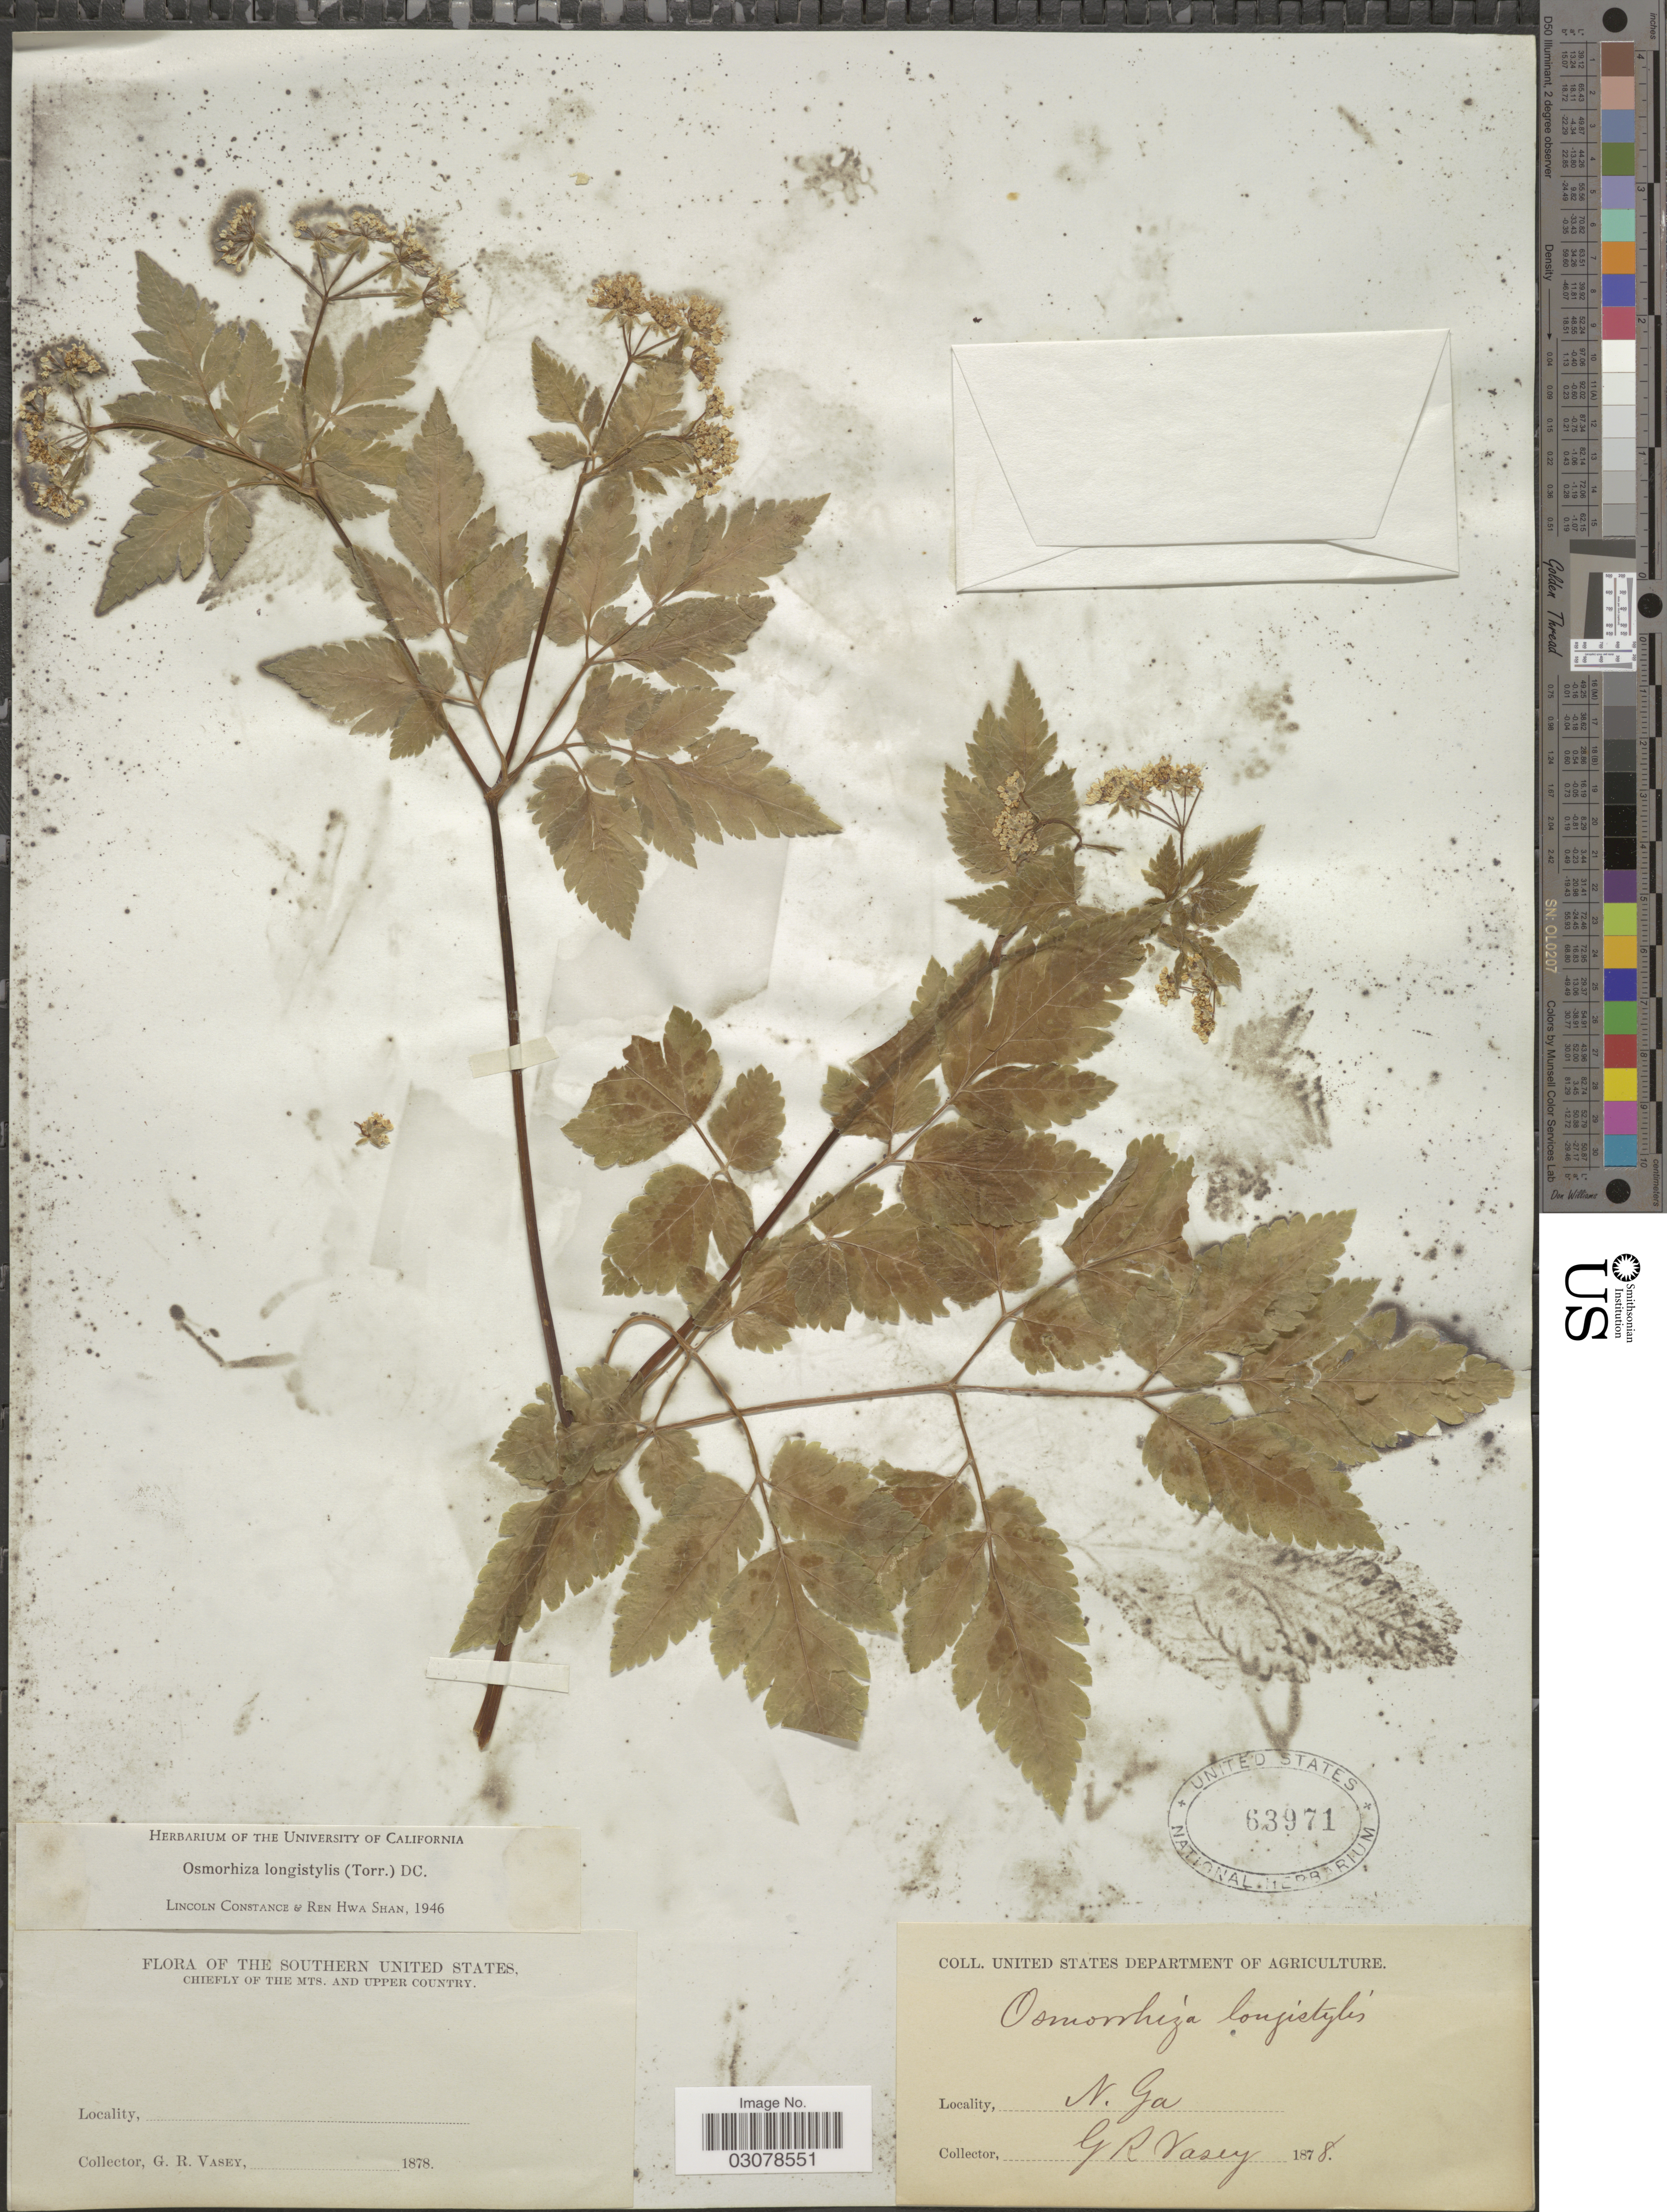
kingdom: Plantae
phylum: Tracheophyta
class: Magnoliopsida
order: Apiales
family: Apiaceae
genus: Osmorhiza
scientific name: Osmorhiza longistylis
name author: (Torr.) DC.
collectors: G. R. Vasey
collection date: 1878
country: United States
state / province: Georgia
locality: N. Ga.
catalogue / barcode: US 63971